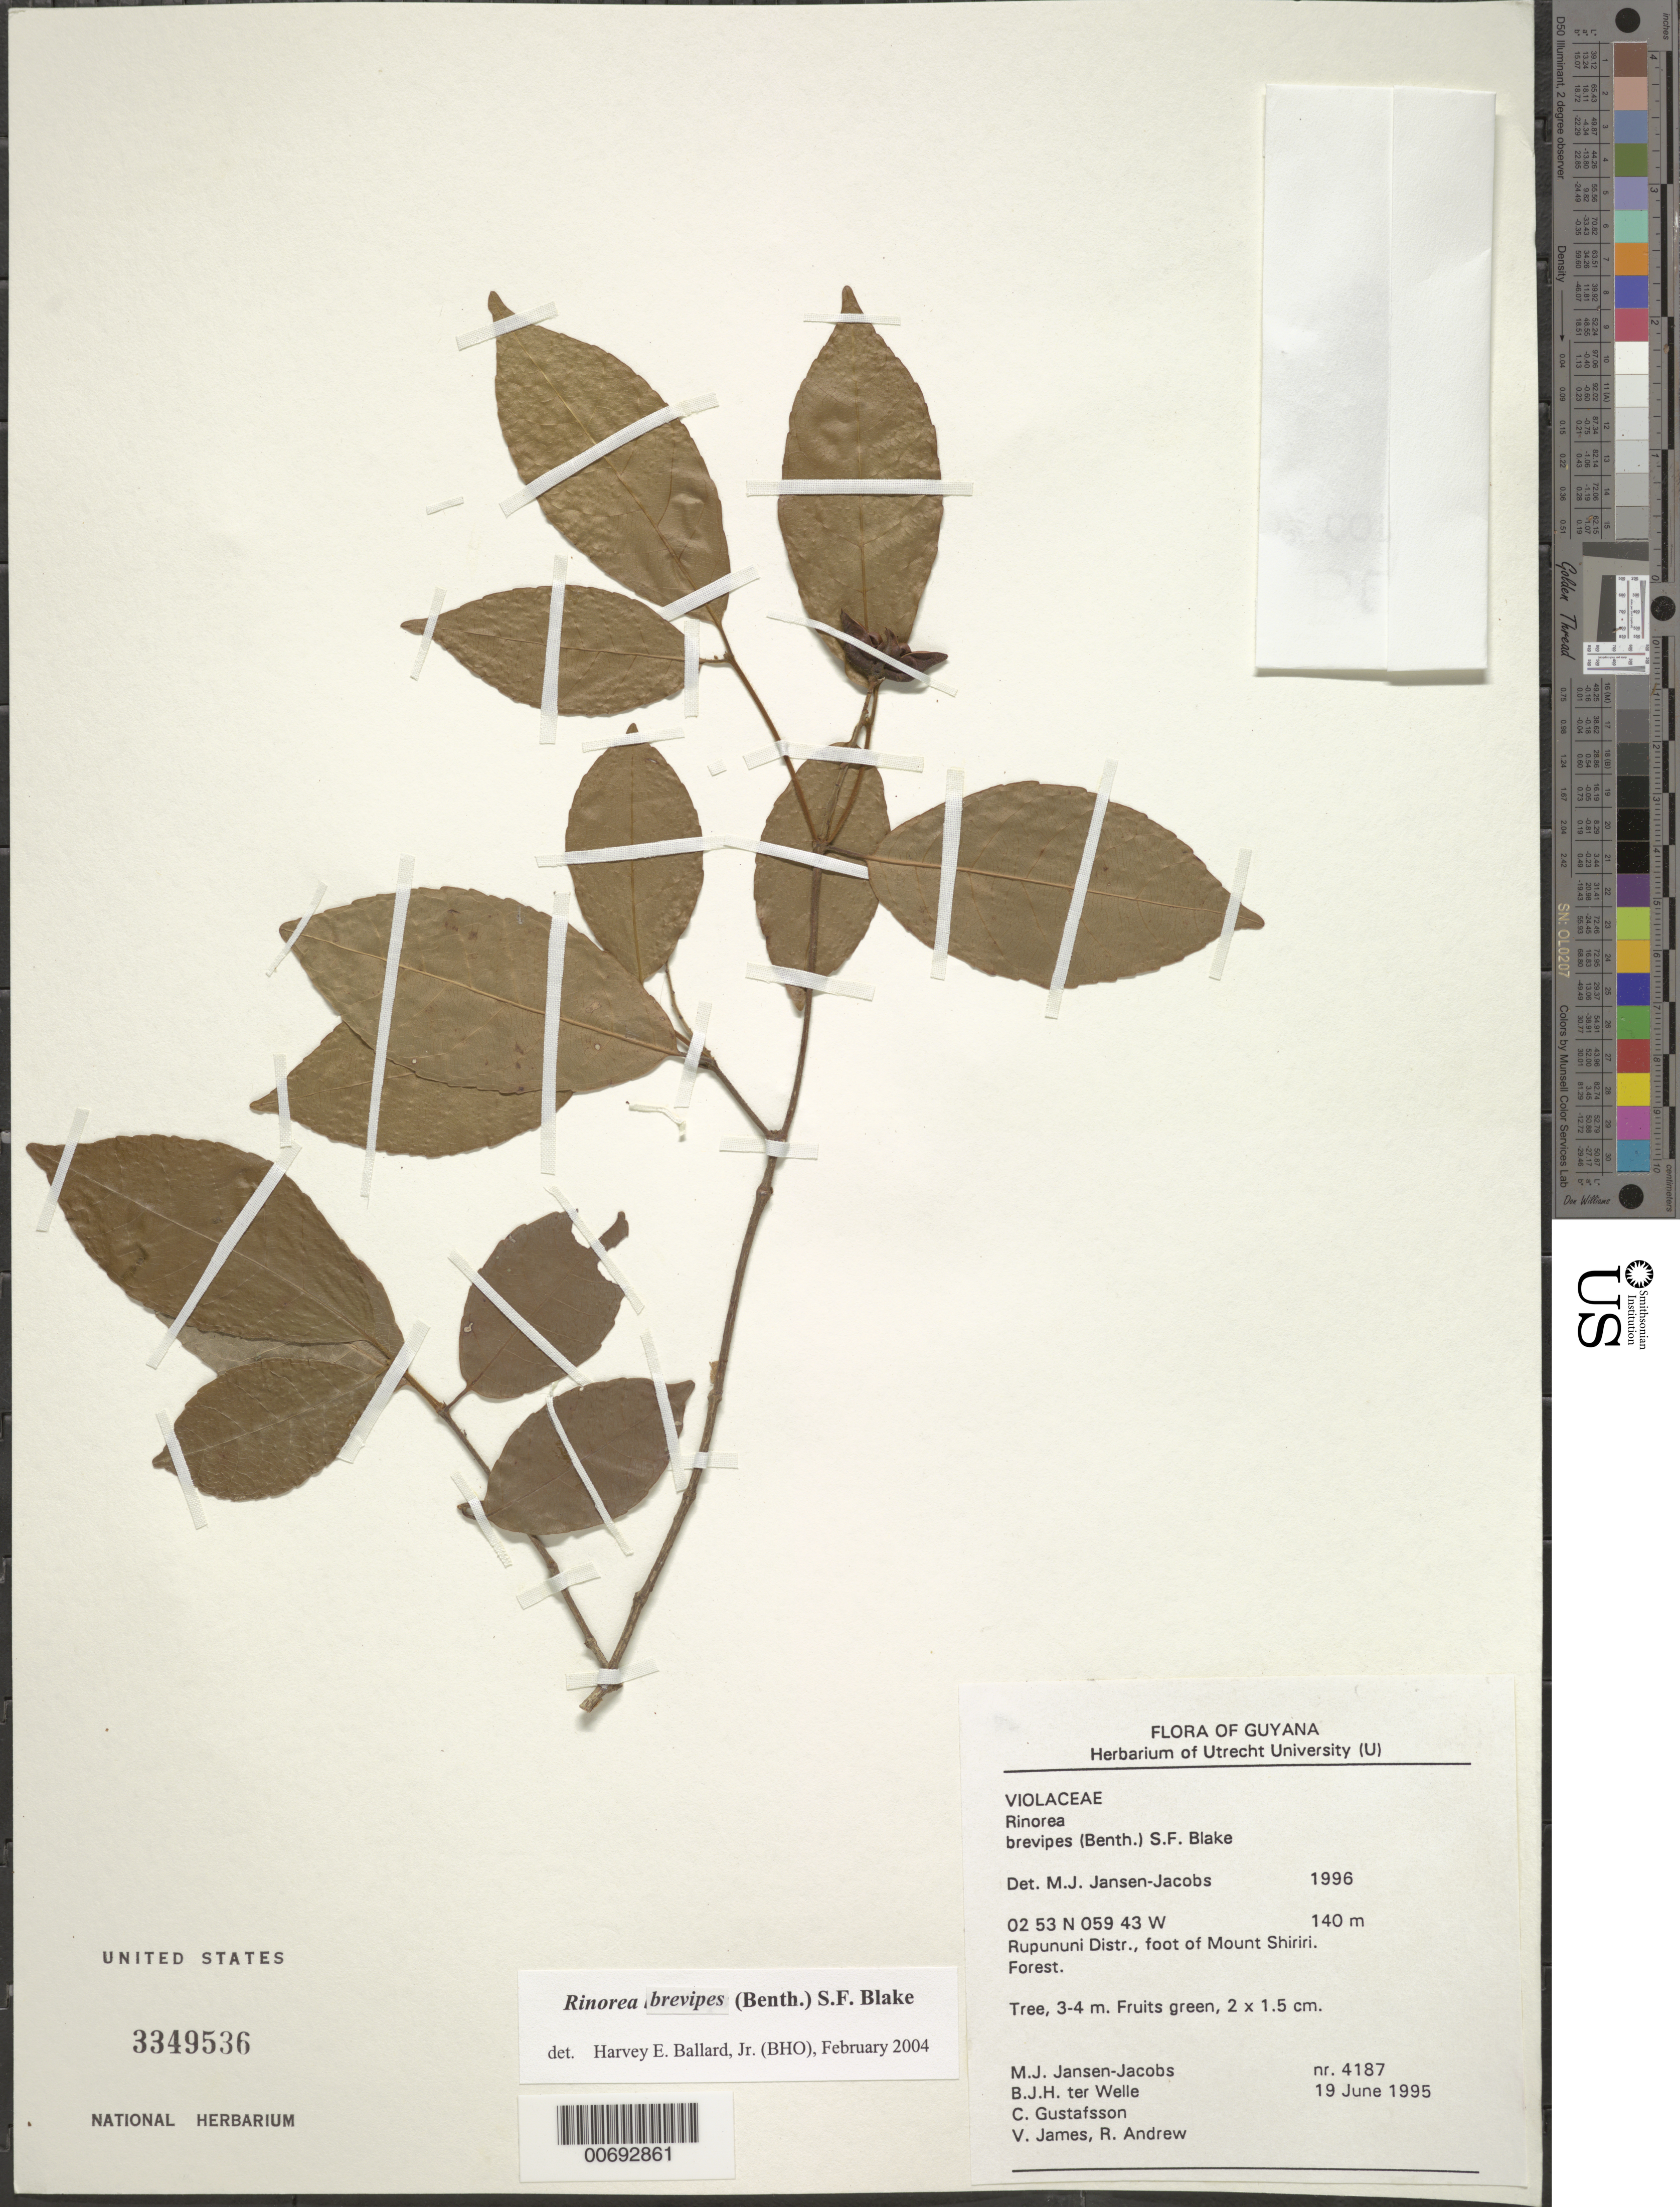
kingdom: Plantae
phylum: Tracheophyta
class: Magnoliopsida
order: Malpighiales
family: Violaceae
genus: Rinorea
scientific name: Rinorea brevipes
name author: (Benth.) S.F. Blake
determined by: Ballard, Harvey E.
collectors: M. J. Jansen-Jacobs, B. Welle, C. G. Gustafsson, V. James & R. Andrew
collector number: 4187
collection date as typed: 19-Jun-95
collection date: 1995-06-19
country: Guyana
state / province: U. Takutu-U. Essequibo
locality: Mount Shiriri, at foot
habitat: Forest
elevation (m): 140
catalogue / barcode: US 3349536